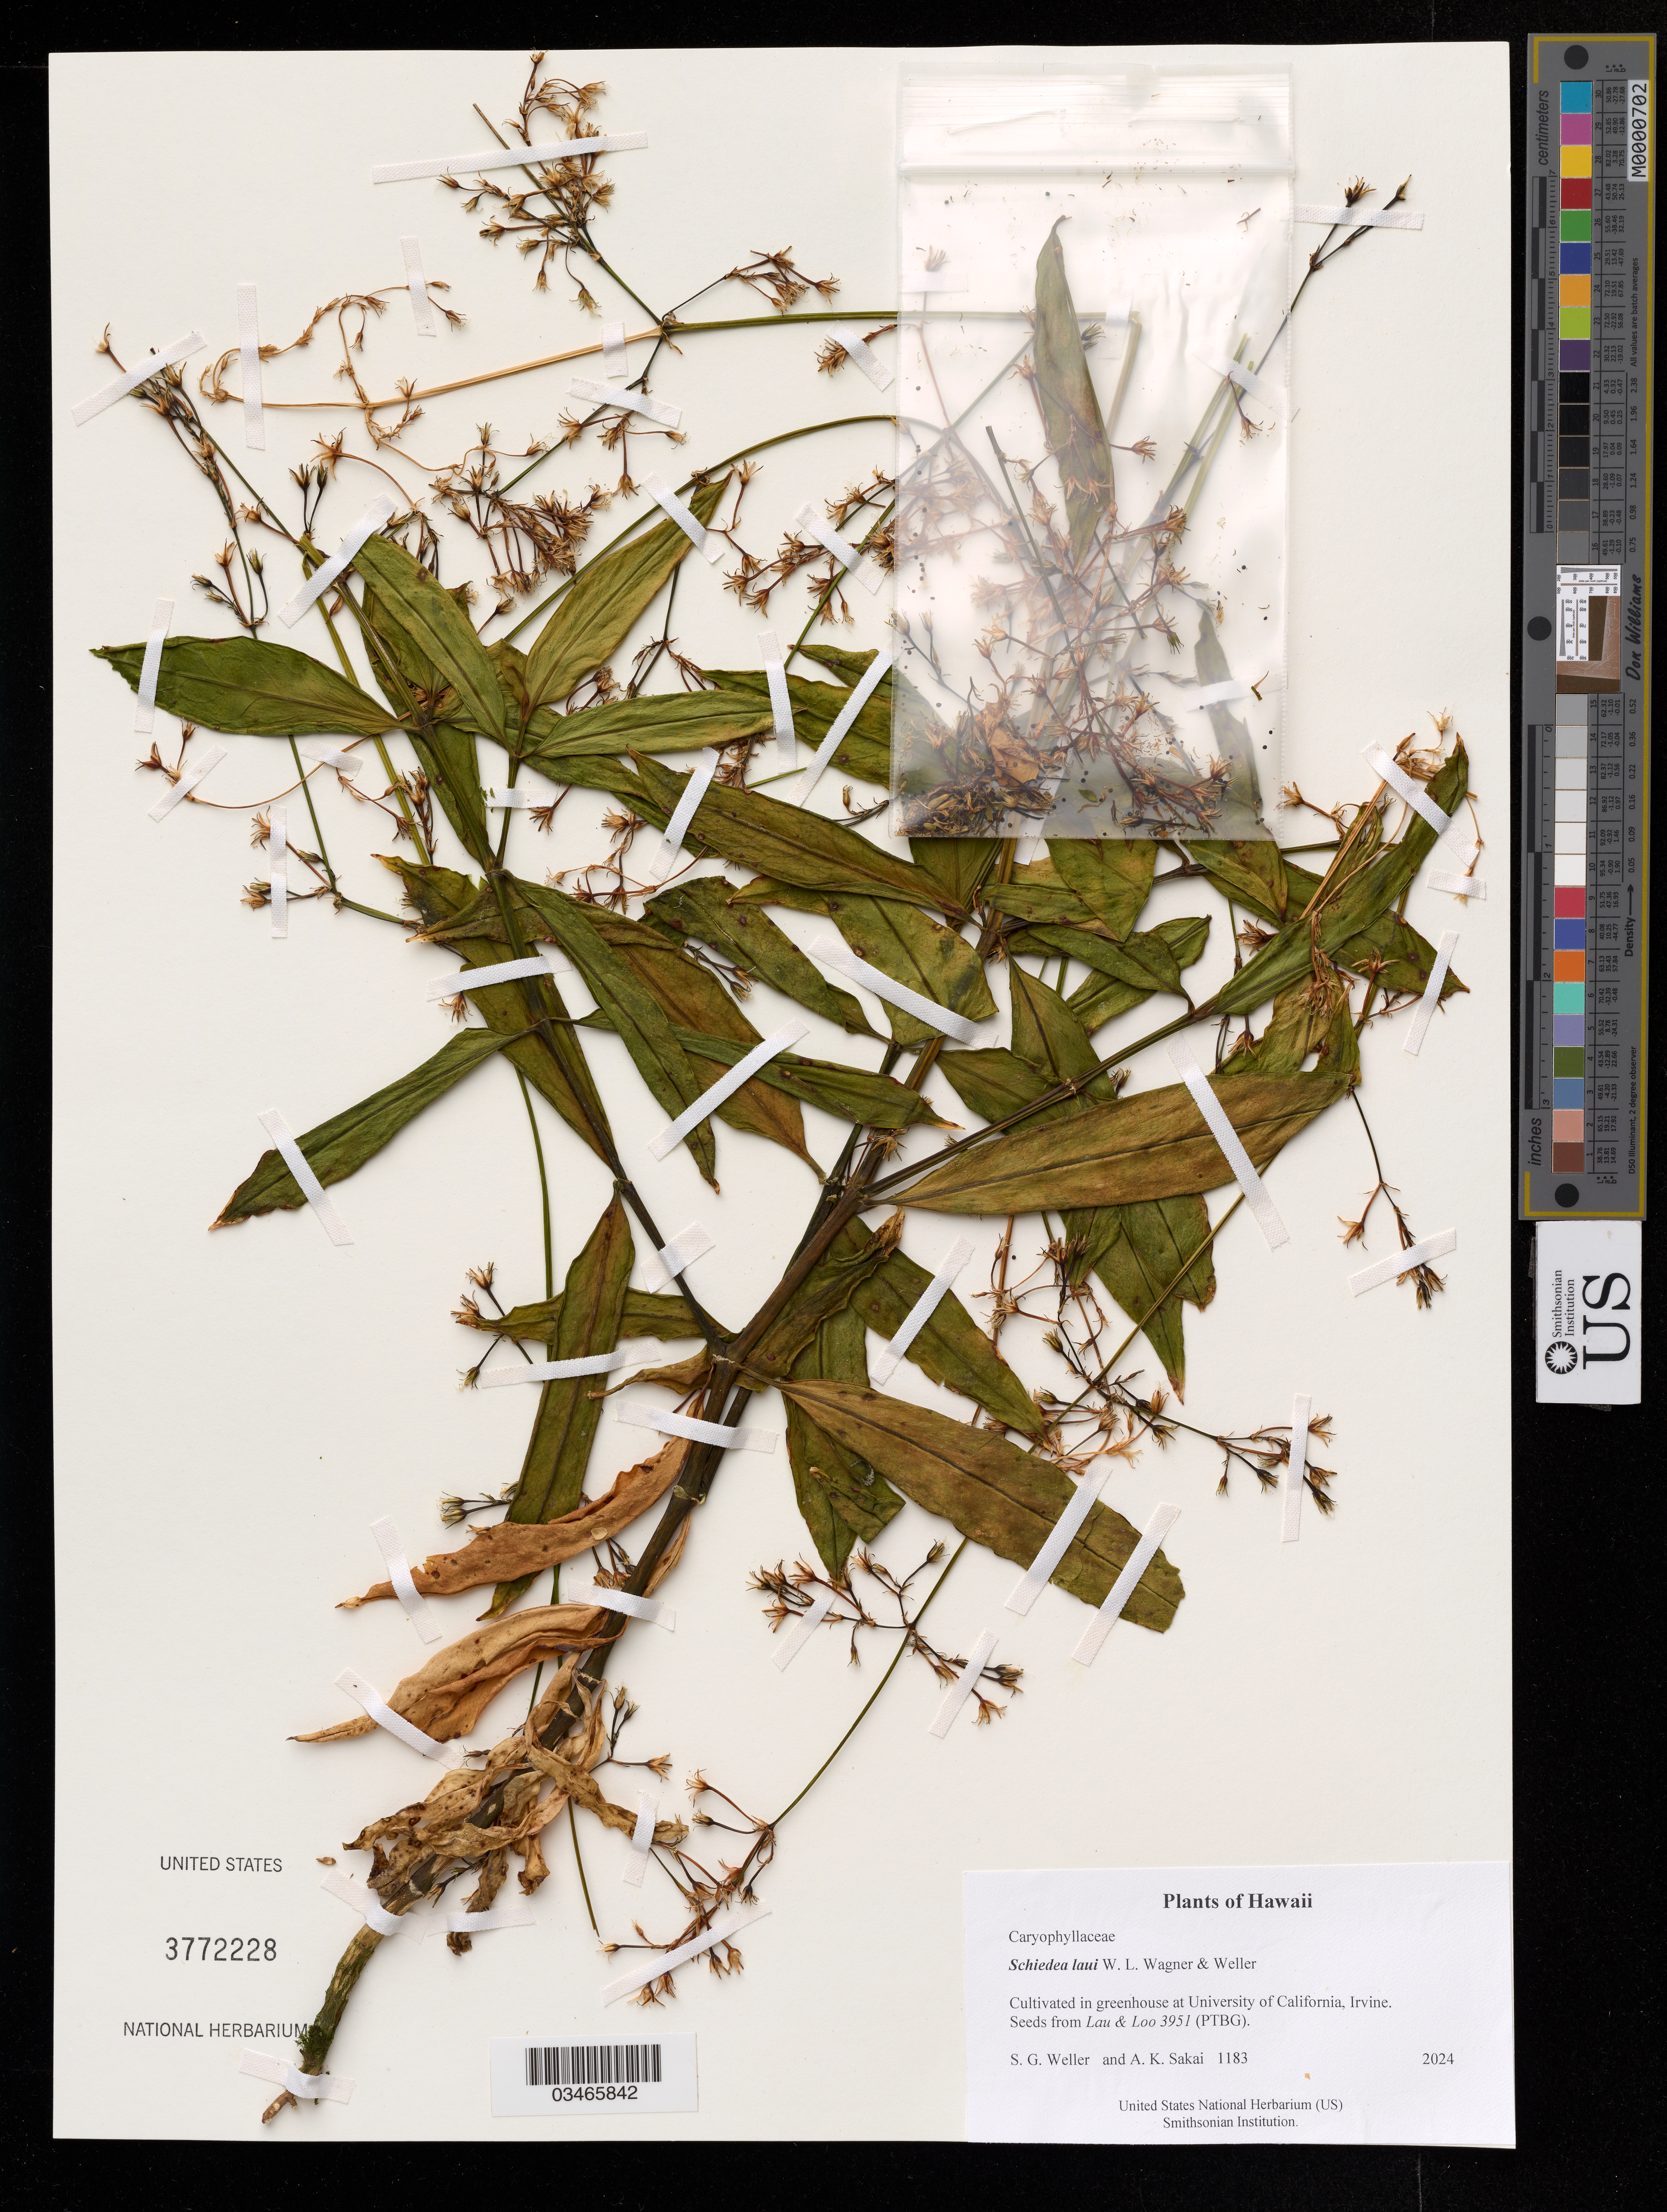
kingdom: Plantae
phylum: Tracheophyta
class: Magnoliopsida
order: Caryophyllales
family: Caryophyllaceae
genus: Schiedea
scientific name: Schiedea laui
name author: W.L. Wagner & Weller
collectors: S. G. Weller & A. Sakai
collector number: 1183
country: United States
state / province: California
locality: Cultivated in greenhouse at University of Caifornia, Irvine.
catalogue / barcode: US 3772228